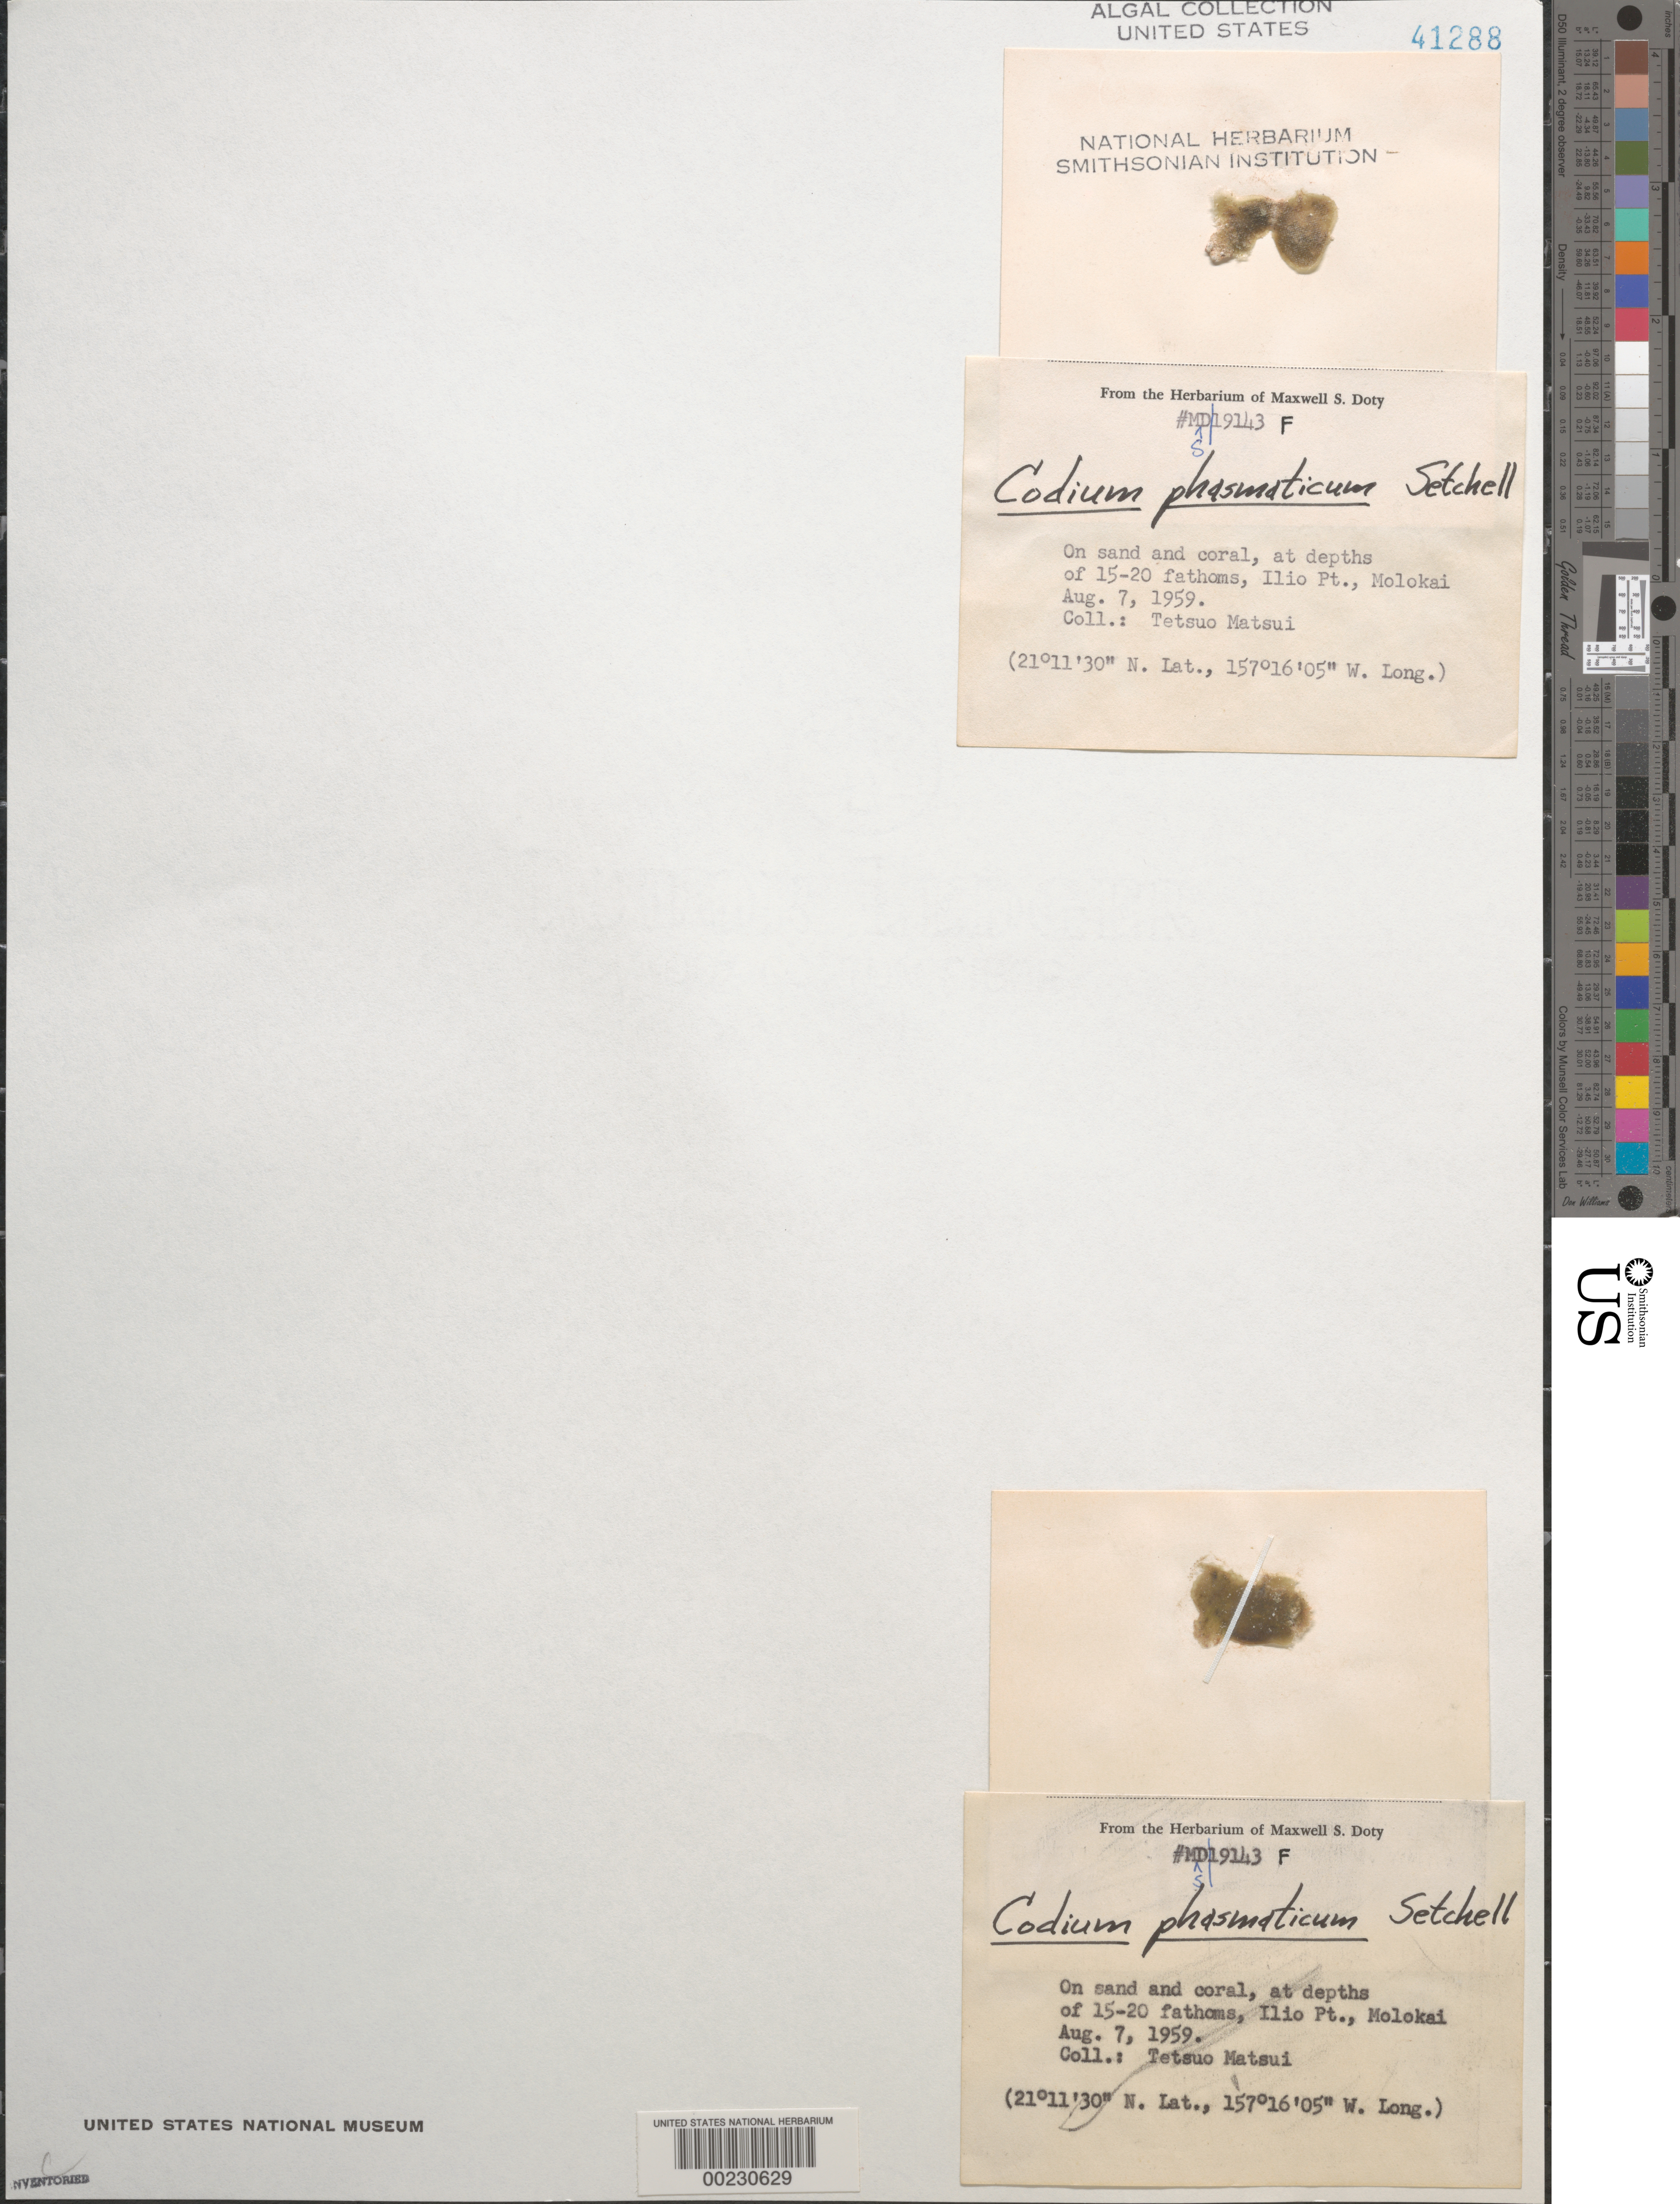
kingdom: Plantae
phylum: Chlorophyta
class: Ulvophyceae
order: Bryopsidales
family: Codiaceae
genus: Codium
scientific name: Codium phasmaticum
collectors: T. Matsui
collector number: MSD 19143f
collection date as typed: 07 Aug 1959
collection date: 1959-08-07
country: United States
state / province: Hawaii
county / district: Maui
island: Moloka'i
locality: Off Ilio Point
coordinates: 21 11' 30" N, 157 16' 05" W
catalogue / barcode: US 41288